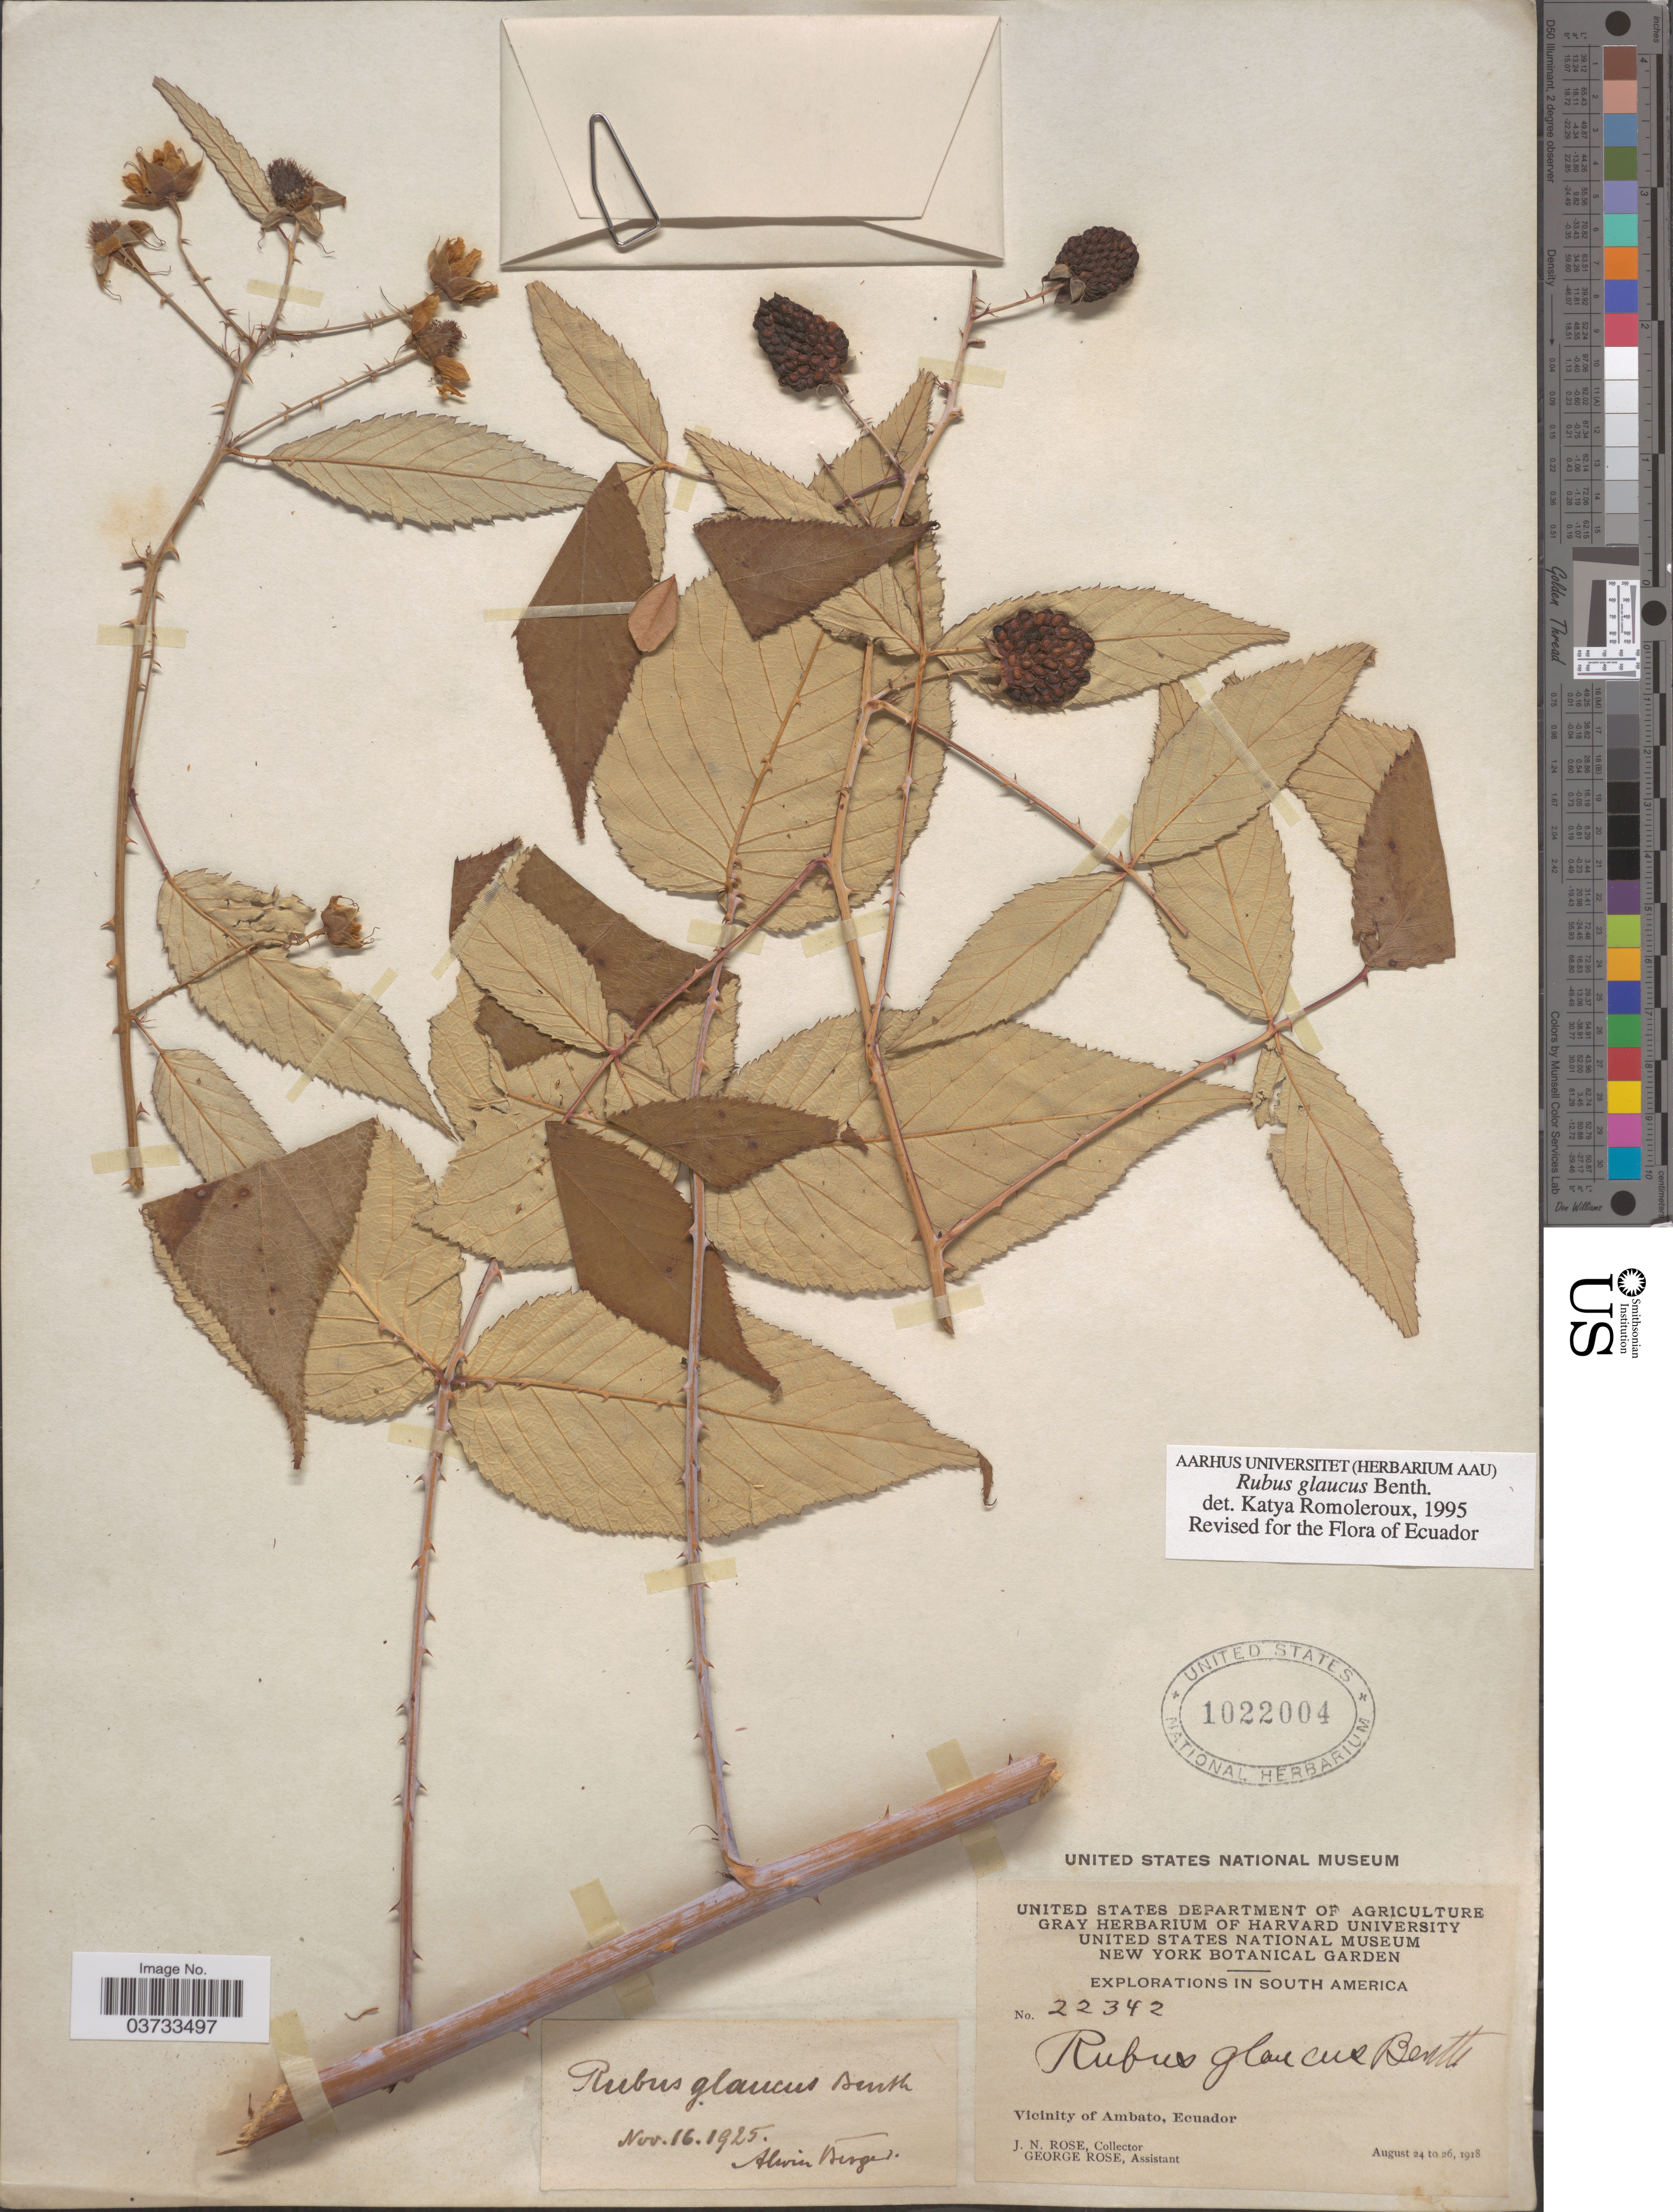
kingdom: Plantae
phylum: Tracheophyta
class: Magnoliopsida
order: Rosales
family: Rosaceae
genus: Rubus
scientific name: Rubus glaucus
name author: Benth.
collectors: J. N. Rose & G. Rose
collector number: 22342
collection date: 1918-08-24/1918-08-26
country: Ecuador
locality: Vicinity of Ambato.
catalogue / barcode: US 1022004